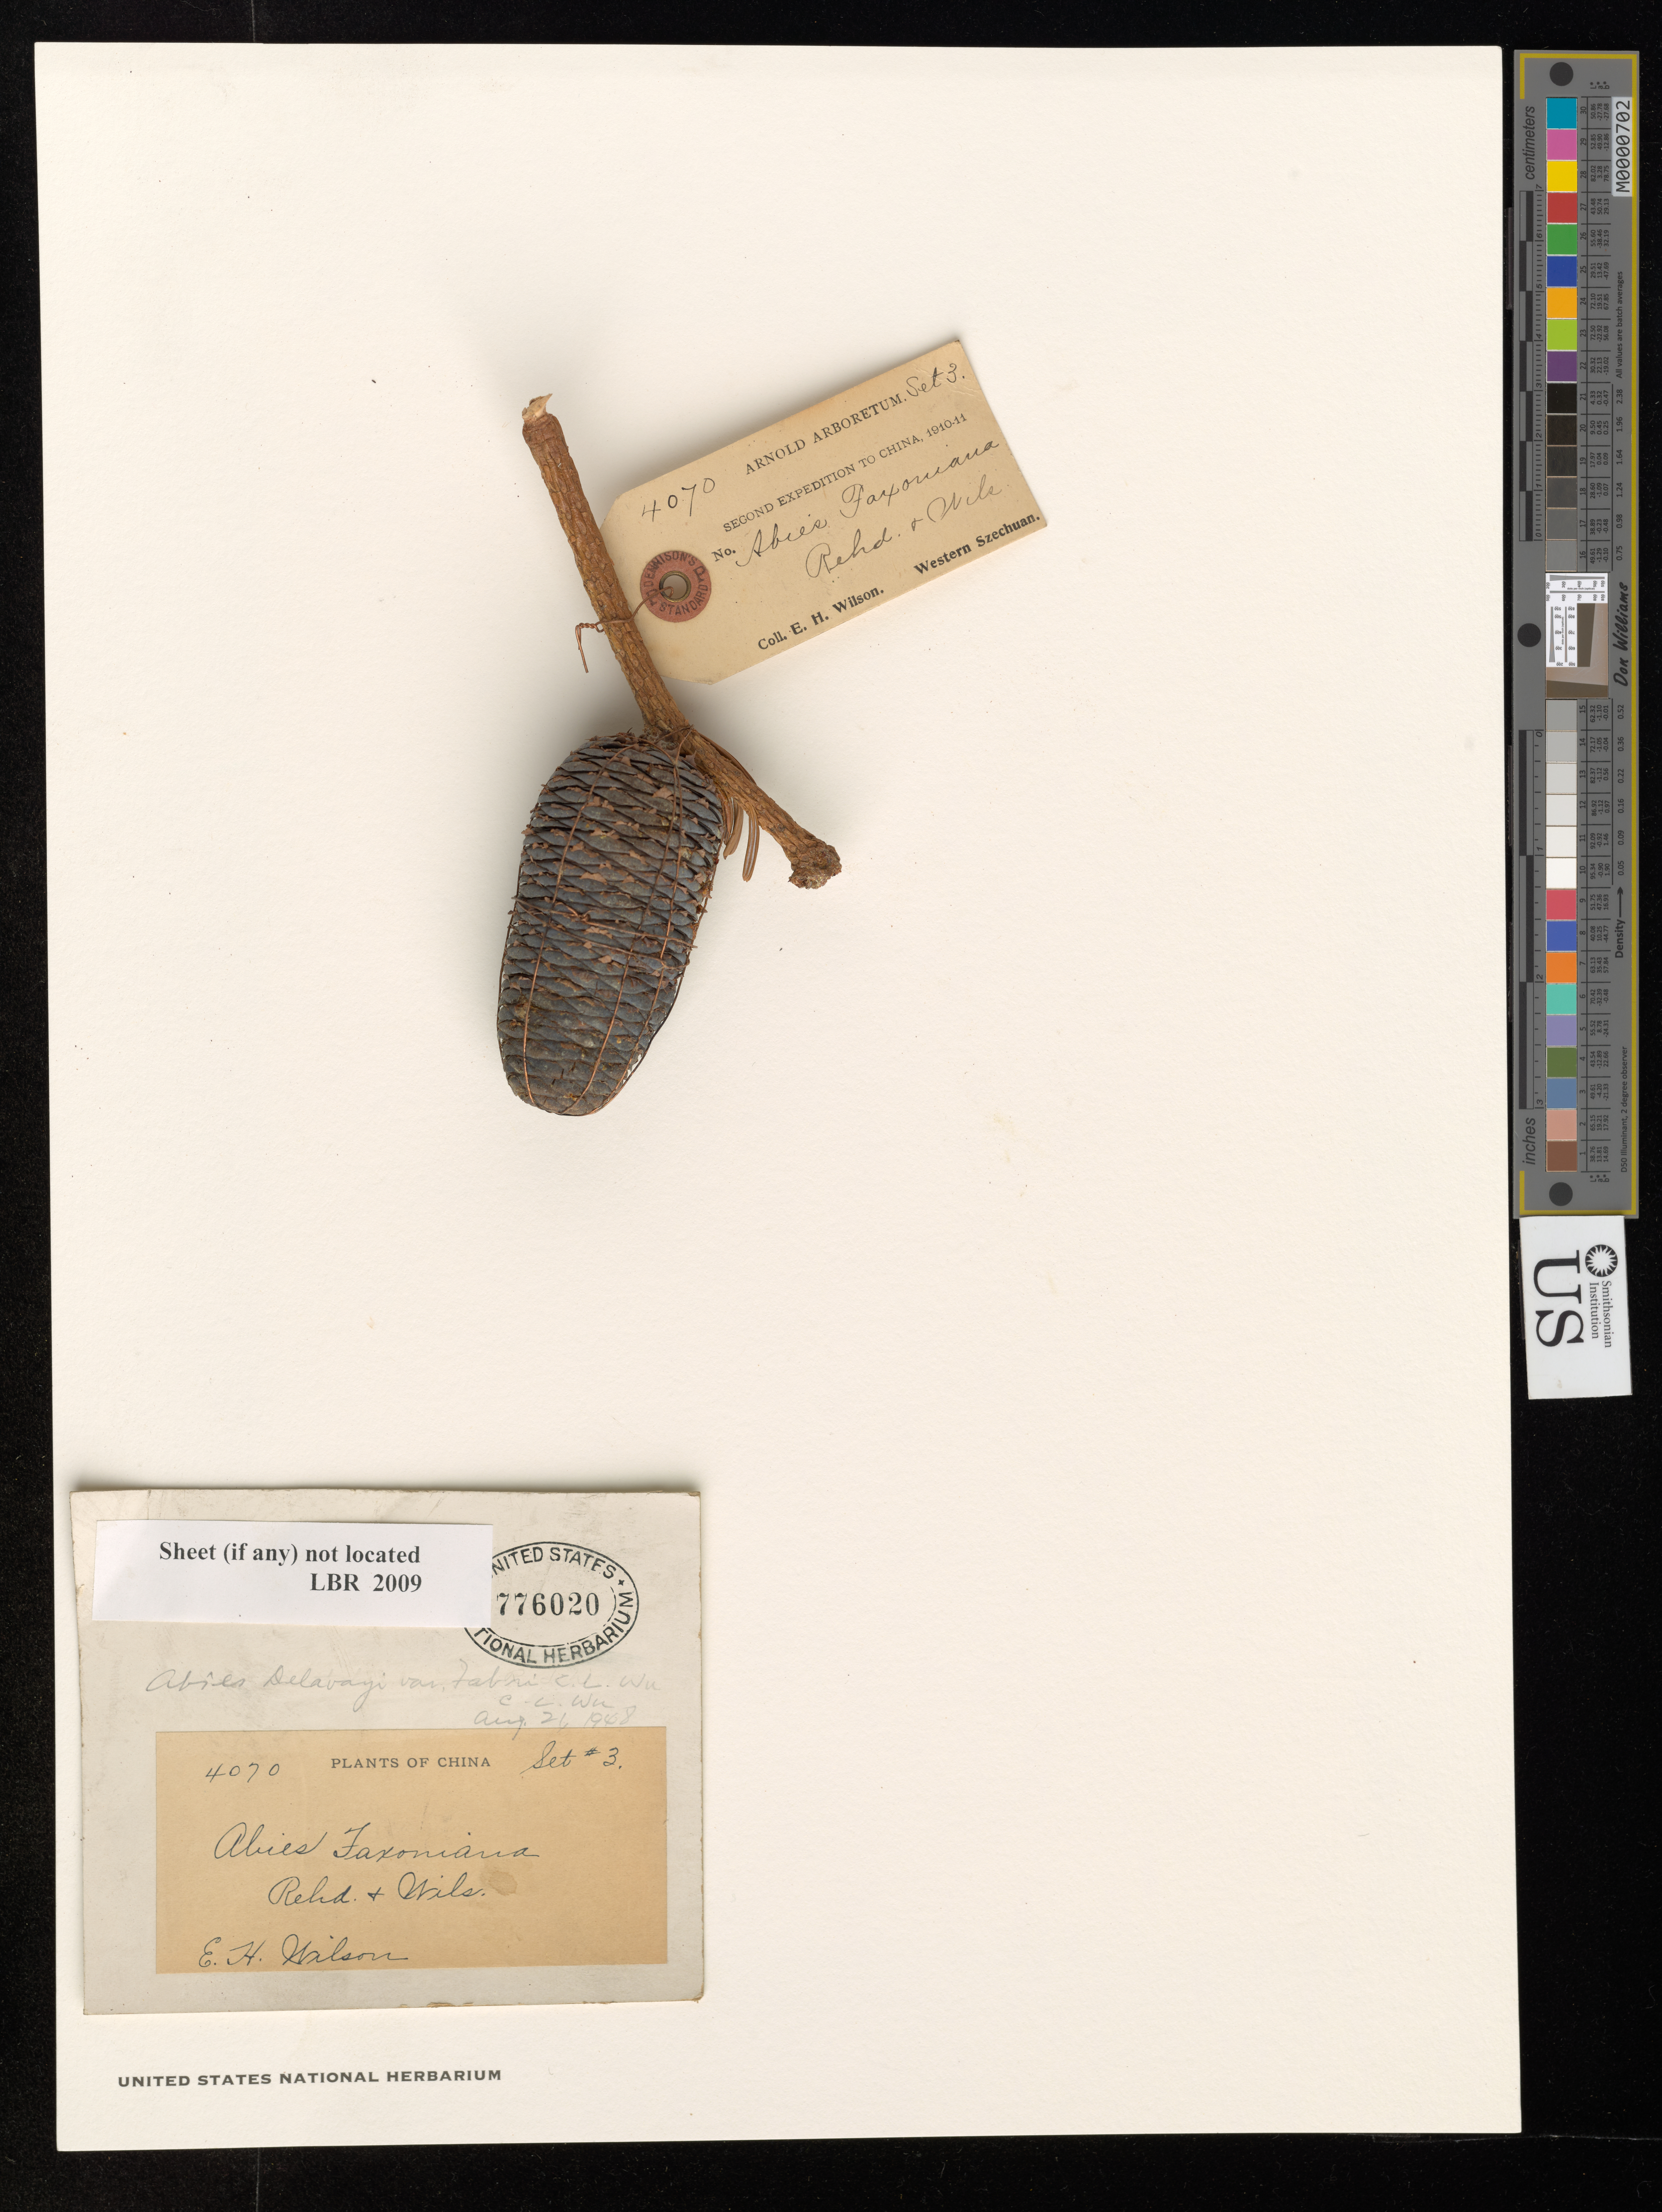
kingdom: Plantae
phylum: Tracheophyta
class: Pinopsida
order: Pinales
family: Pinaceae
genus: Abies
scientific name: Abies faxoniana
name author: Rehder & E.H. Wilson in Sarg.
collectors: E. H. Wilson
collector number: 4070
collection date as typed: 1910 to -- --- 1911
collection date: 1910/1911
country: China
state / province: Sichuan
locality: Western Szechuan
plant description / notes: USNH 776020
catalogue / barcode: US 776020